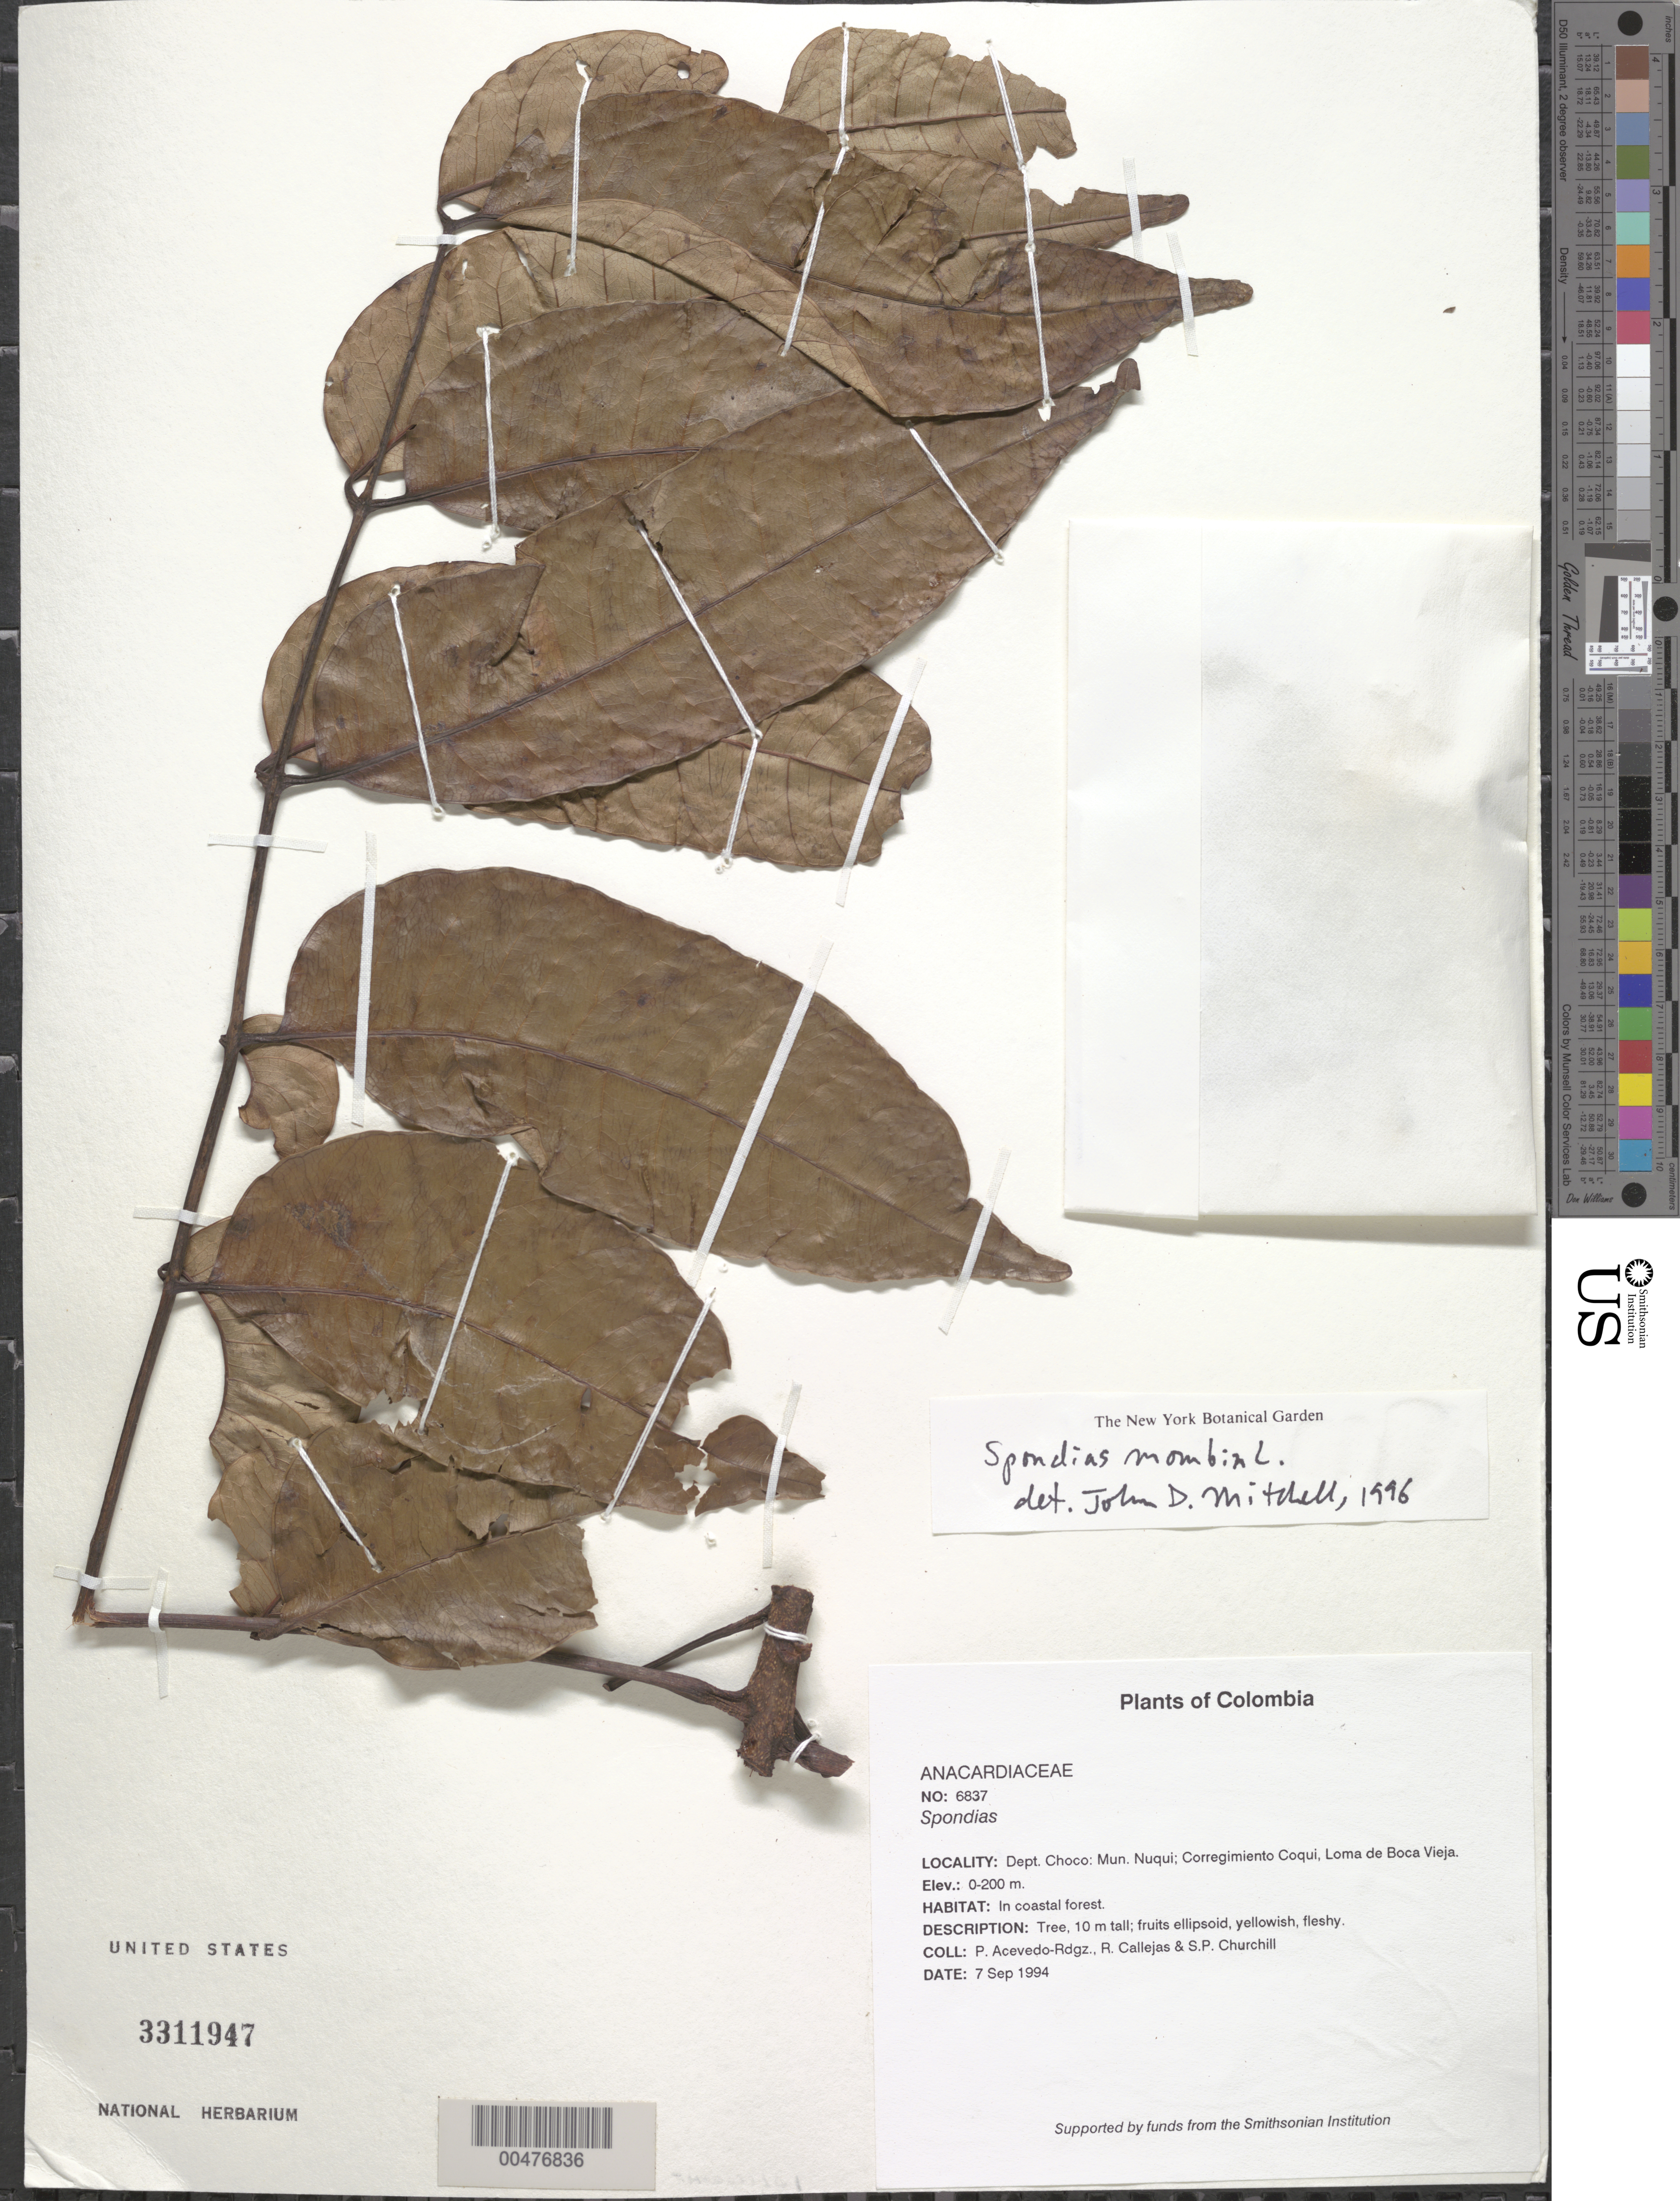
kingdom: Plantae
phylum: Tracheophyta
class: Magnoliopsida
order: Sapindales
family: Anacardiaceae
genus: Spondias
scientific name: Spondias mombin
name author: L.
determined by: Mitchell, John D.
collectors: P. Acevedo-Rodr., R. Callejas & S. Churchill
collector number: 6837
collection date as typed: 07 Sep 1994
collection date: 1994-09-07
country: Colombia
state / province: Chocó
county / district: Nuqui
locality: Depart. Choco; Mun. Nuqui; Corregimiento Coqui; Loma de Boca Vieja.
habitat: In coastal forest.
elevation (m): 0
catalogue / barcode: US 3311947